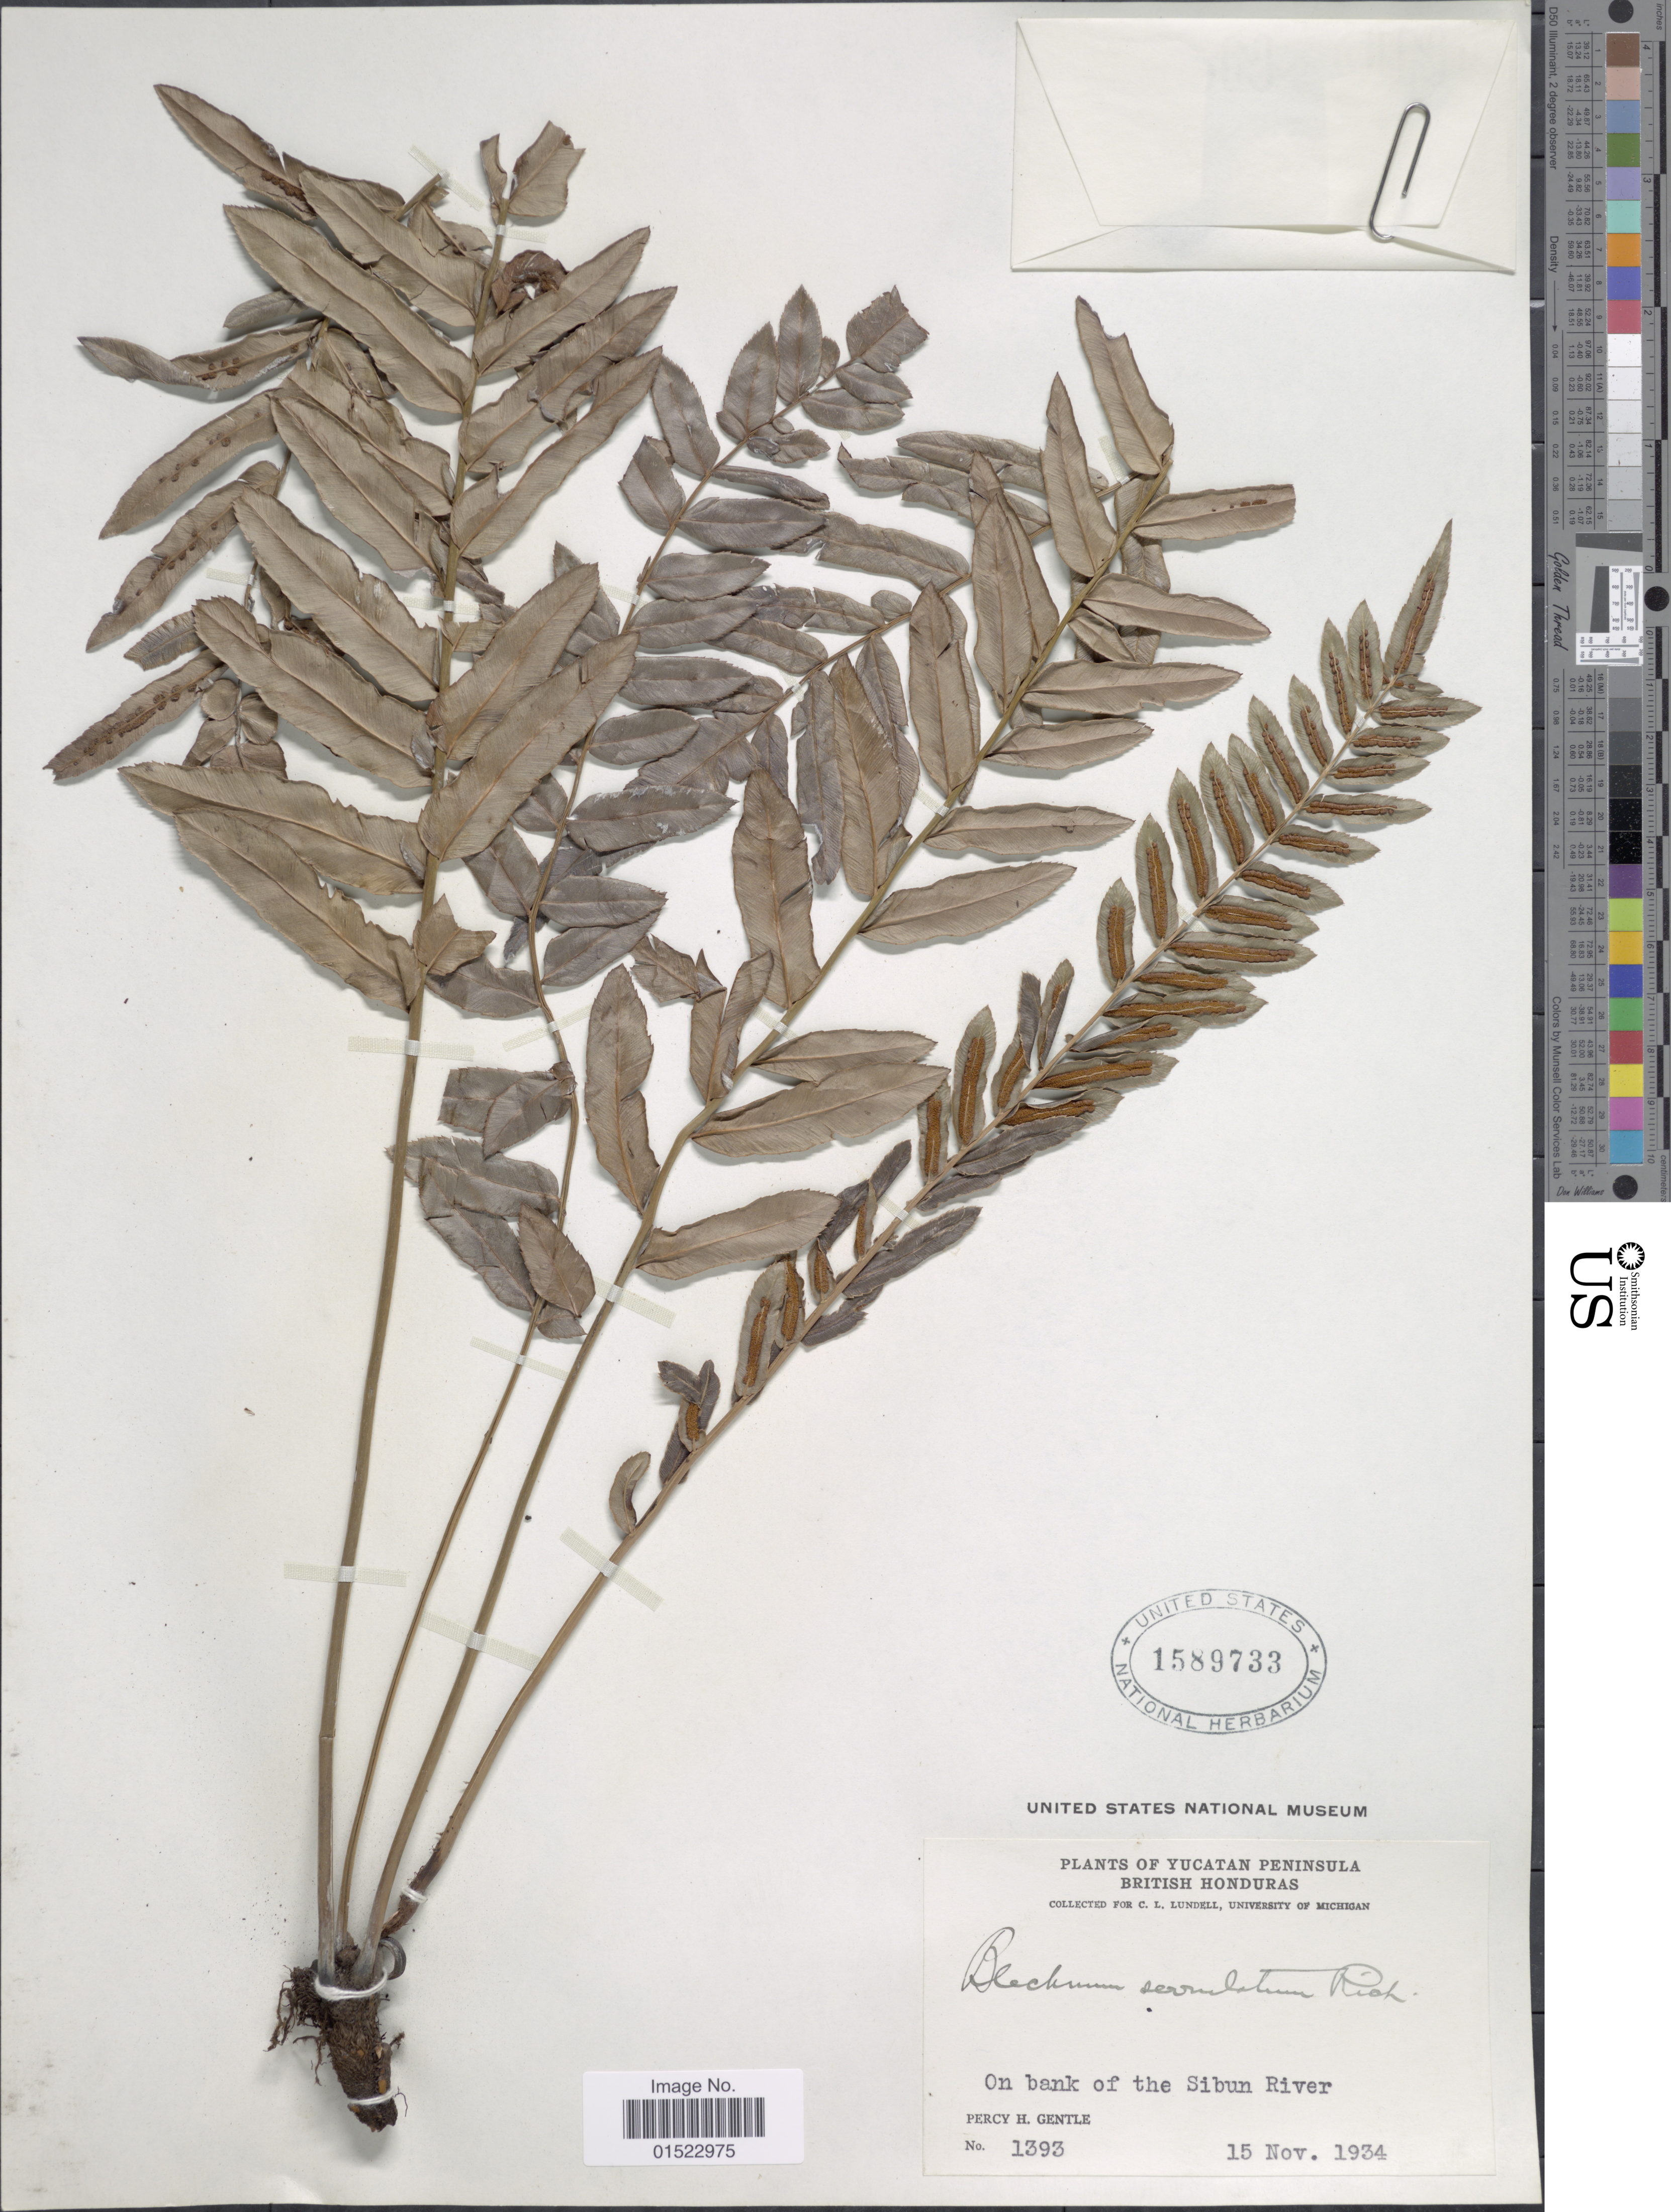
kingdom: Plantae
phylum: Tracheophyta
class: Polypodiopsida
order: Polypodiales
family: Blechnaceae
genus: Telmatoblechnum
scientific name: Telmatoblechnum serrulatum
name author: (Rich.) Perrie et al.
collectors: P. H. Gentle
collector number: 1393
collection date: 1934-11-15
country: Belize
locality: Yucatan Peninsula, British Honduras, on bank of the Sibun River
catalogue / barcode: US 1589733